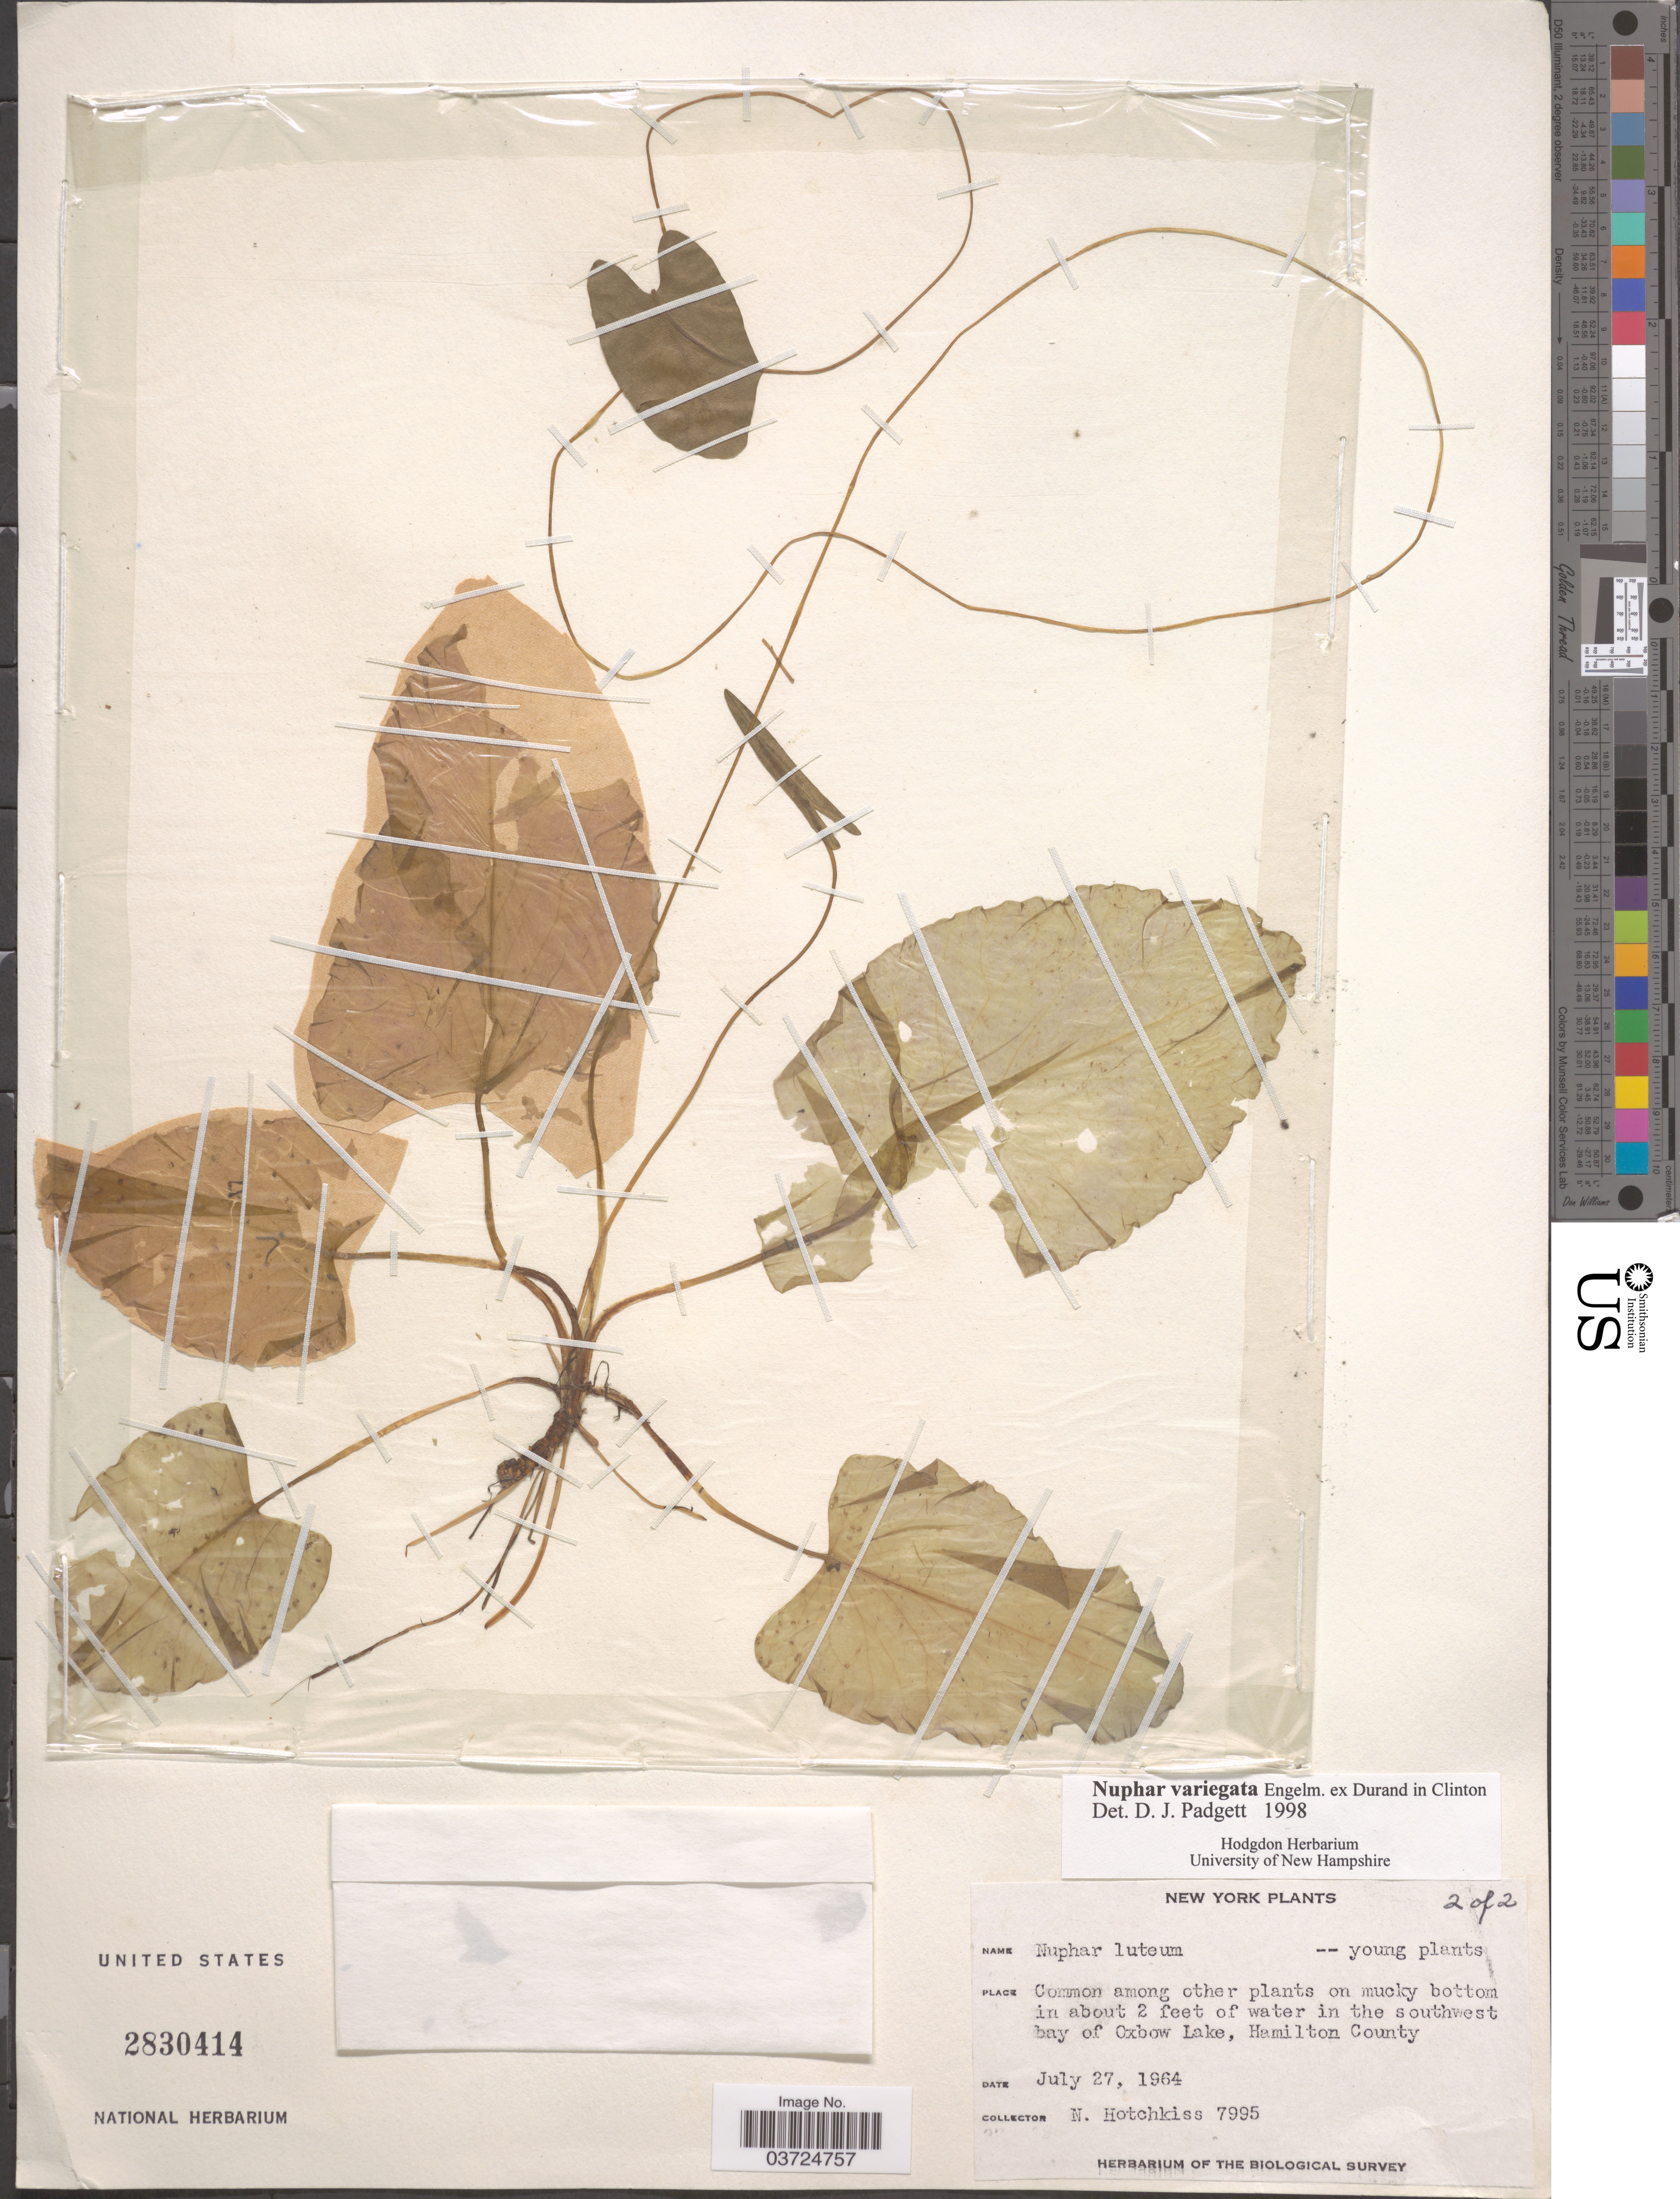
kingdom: Plantae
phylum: Tracheophyta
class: Magnoliopsida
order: Nymphaeales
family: Nymphaeaceae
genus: Nuphar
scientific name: Nuphar variegata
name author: Engelm. ex Durand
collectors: N. Hotchkiss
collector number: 7995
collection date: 1964-07-27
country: United States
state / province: New York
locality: Among other plants on mucky bottom in about 2 feet of water in the southwest bay of Oxbow Lake, Hamilton County.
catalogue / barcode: US 2830414